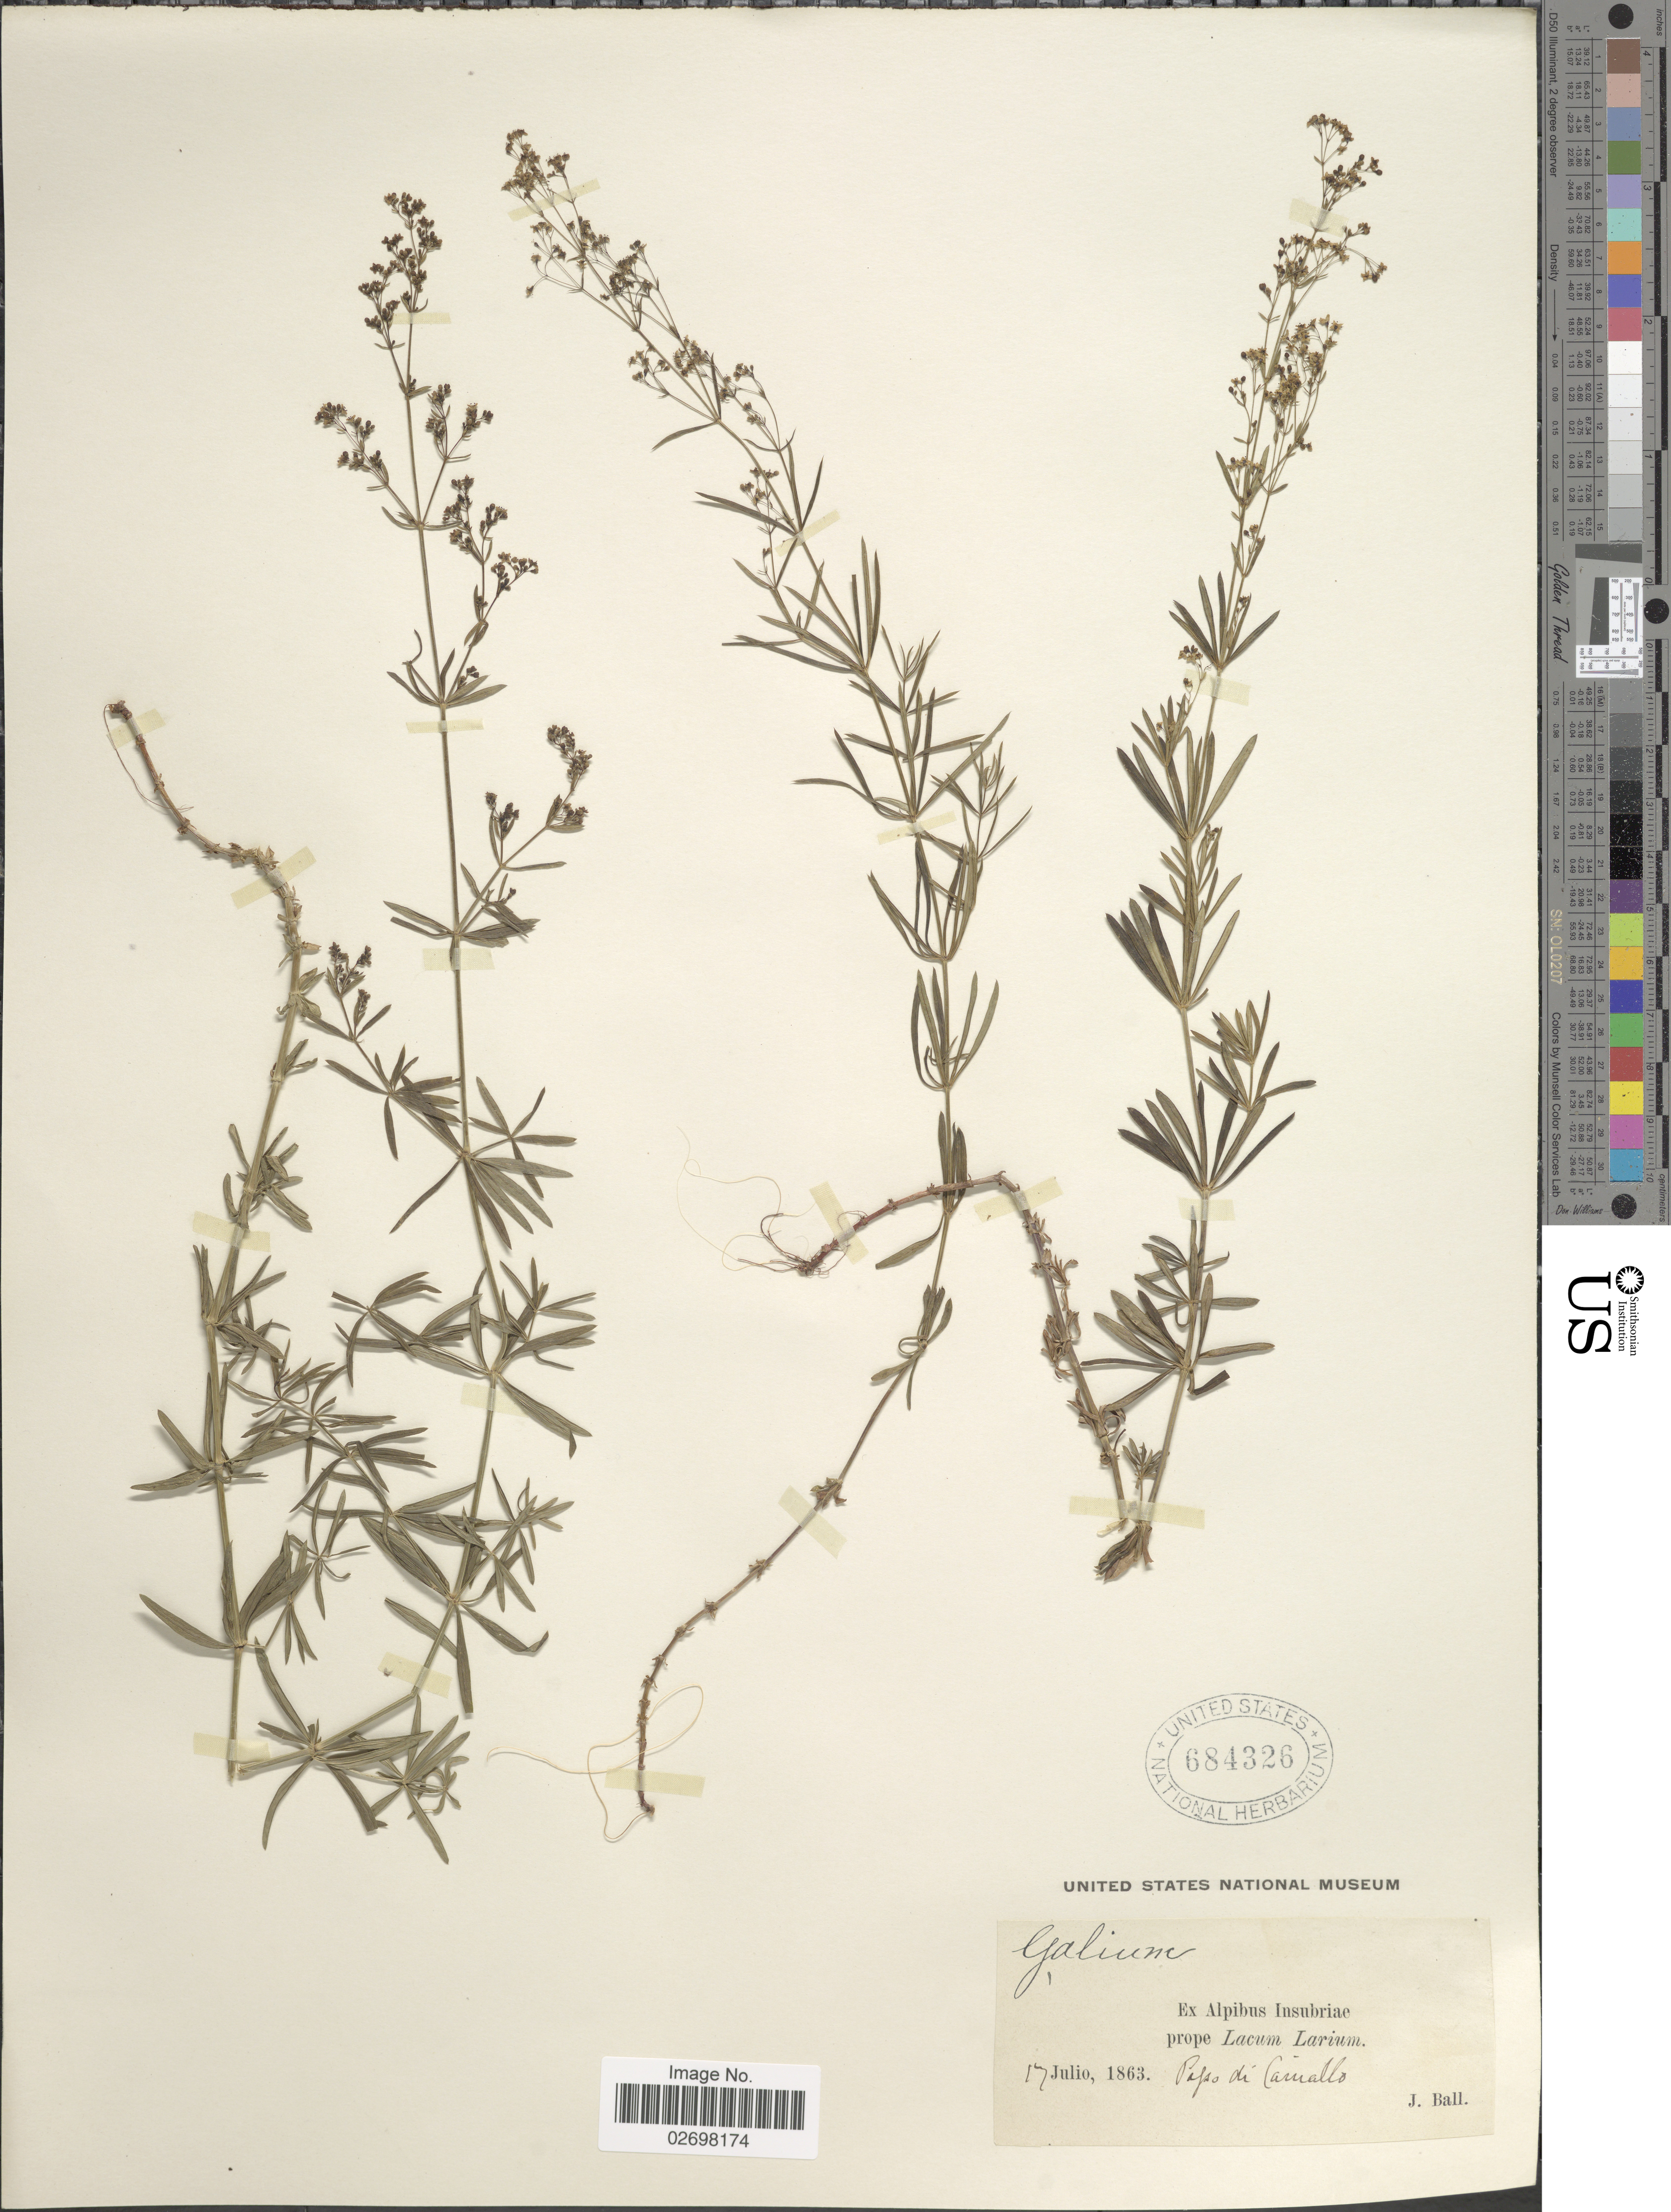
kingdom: Plantae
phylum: Tracheophyta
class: Magnoliopsida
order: Gentianales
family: Rubiaceae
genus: Galium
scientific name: Galium sp.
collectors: J. Ball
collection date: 1863-07-17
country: Italy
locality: Alpibus Insubriae prope Lacum Larium, Passo di Carnallo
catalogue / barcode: US 684326